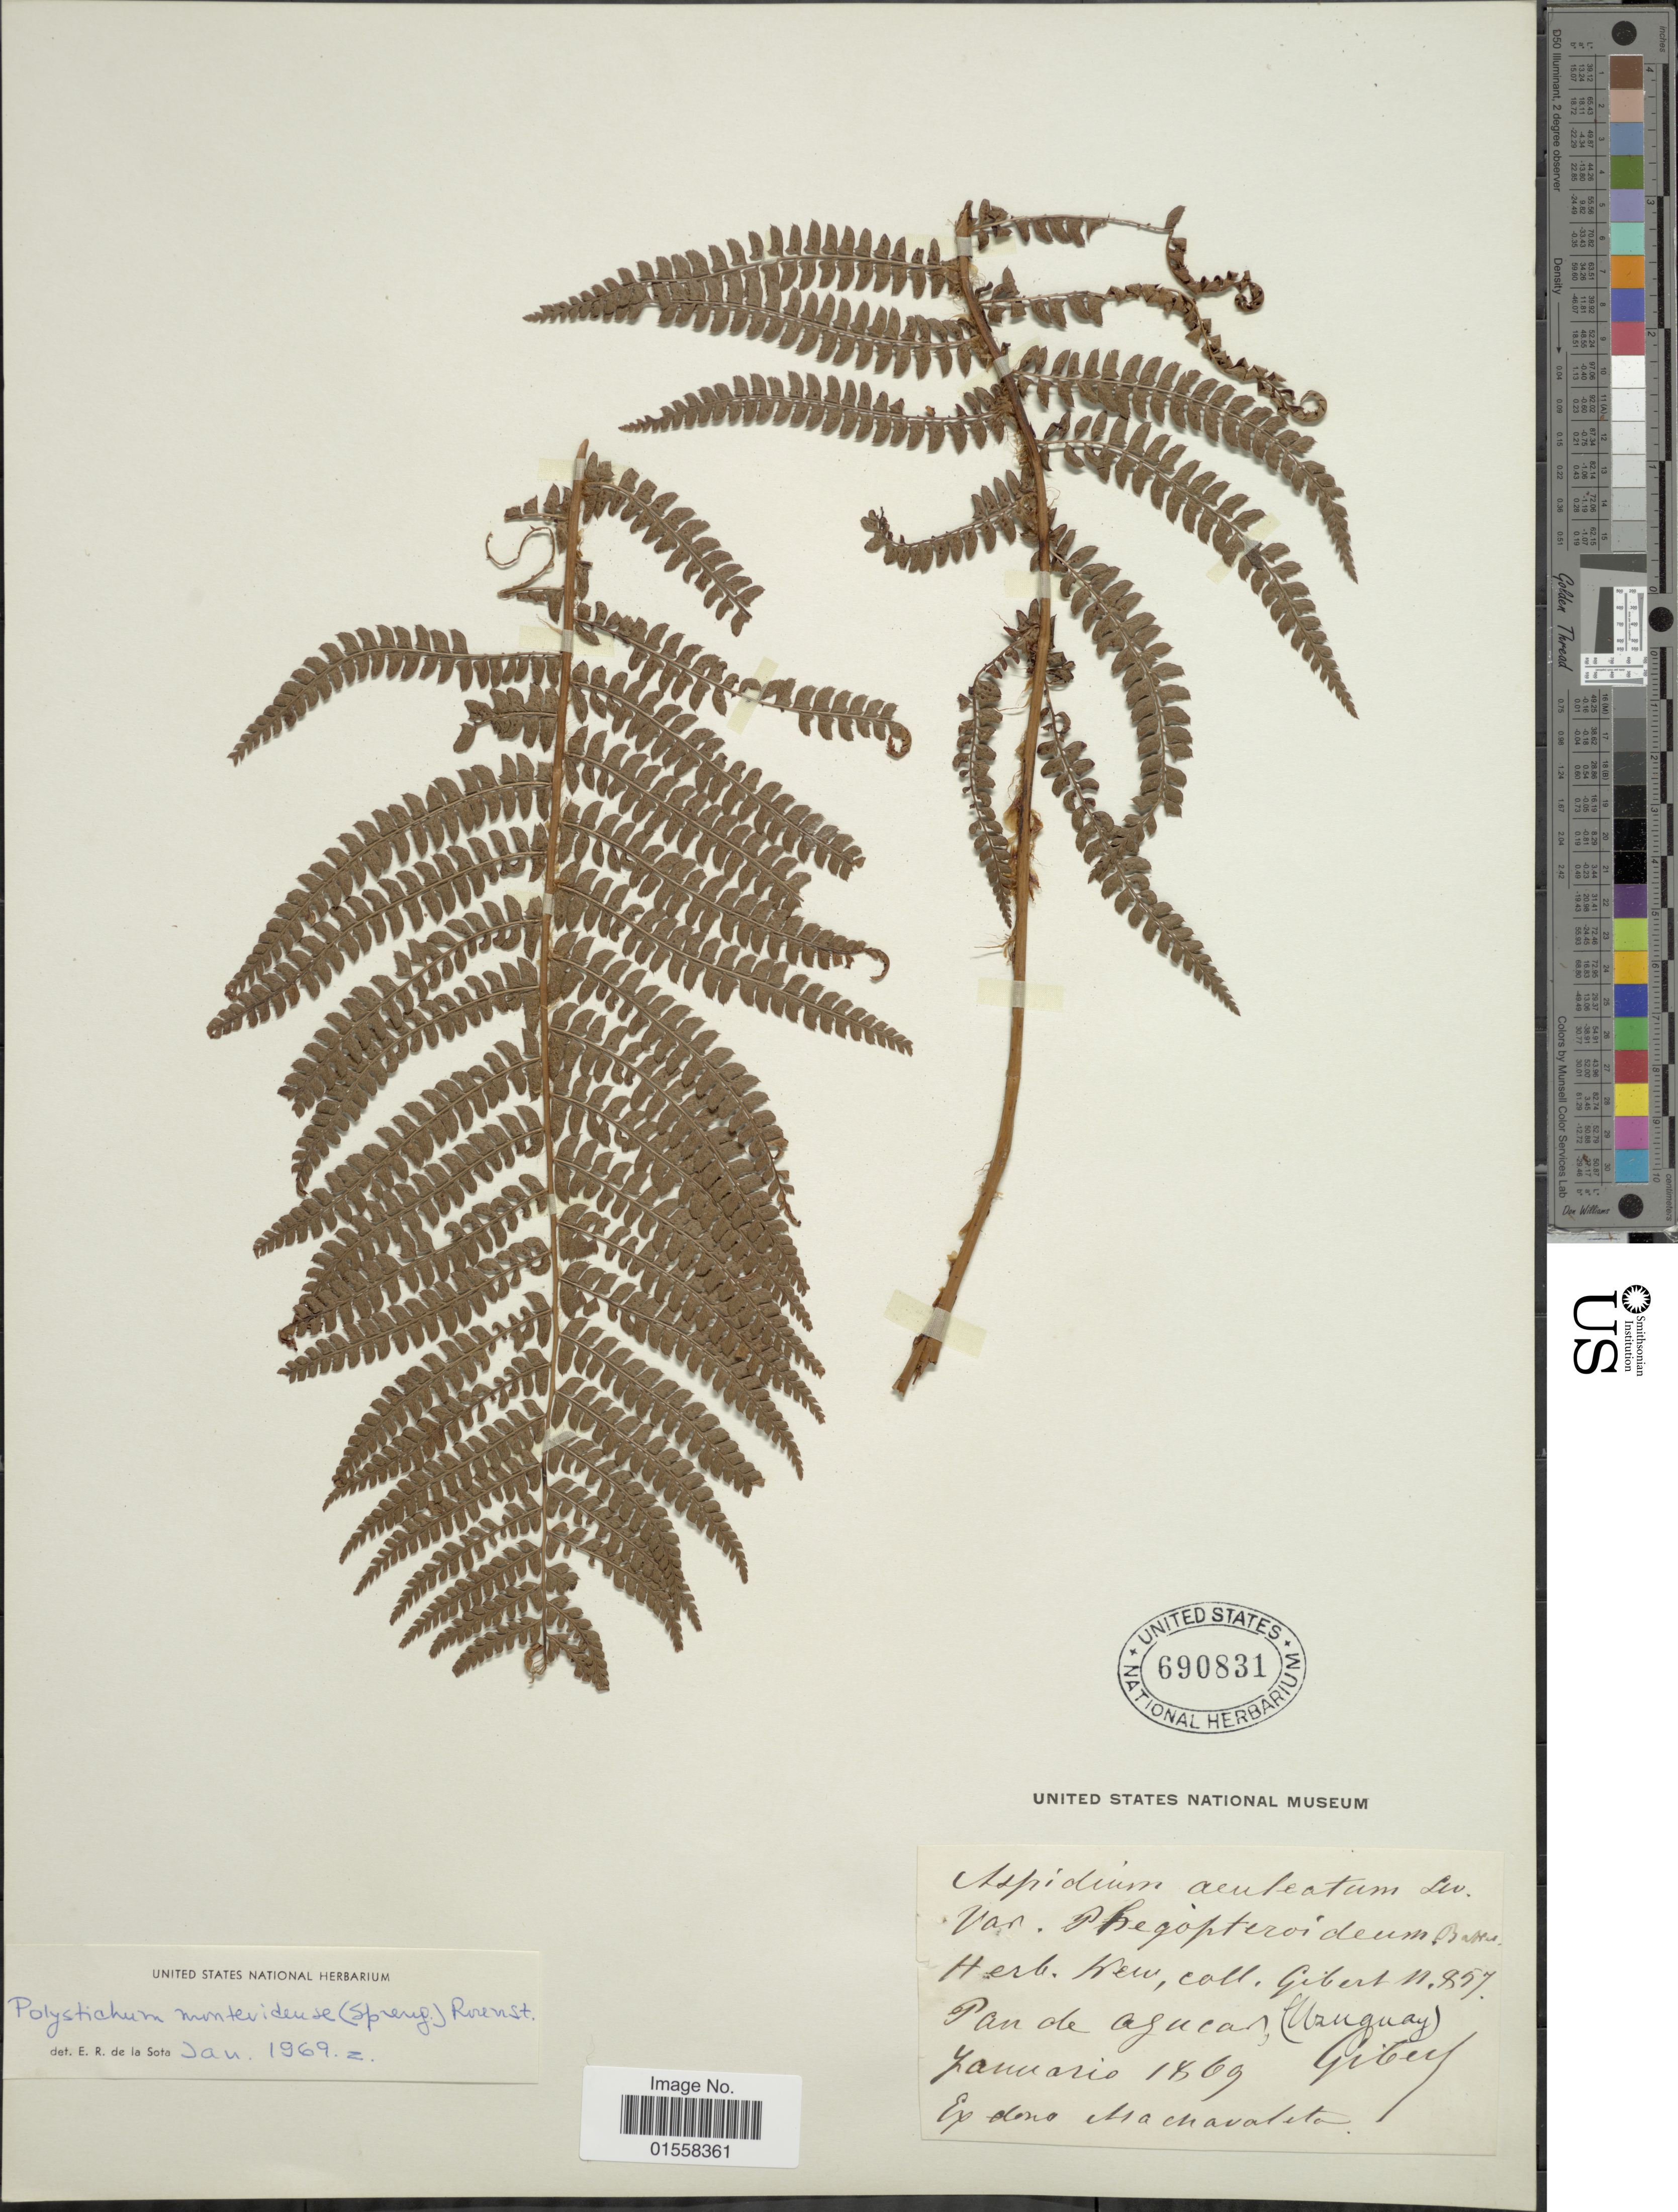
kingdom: Plantae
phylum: Tracheophyta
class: Polypodiopsida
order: Polypodiales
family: Dryopteridaceae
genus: Polystichum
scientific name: Polystichum montevidense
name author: (Spreng.) Rosenst.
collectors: -. Gilbert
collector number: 857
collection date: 1869-01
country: Uruguay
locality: Pan de Azucar ( Uruguay).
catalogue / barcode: US 690831